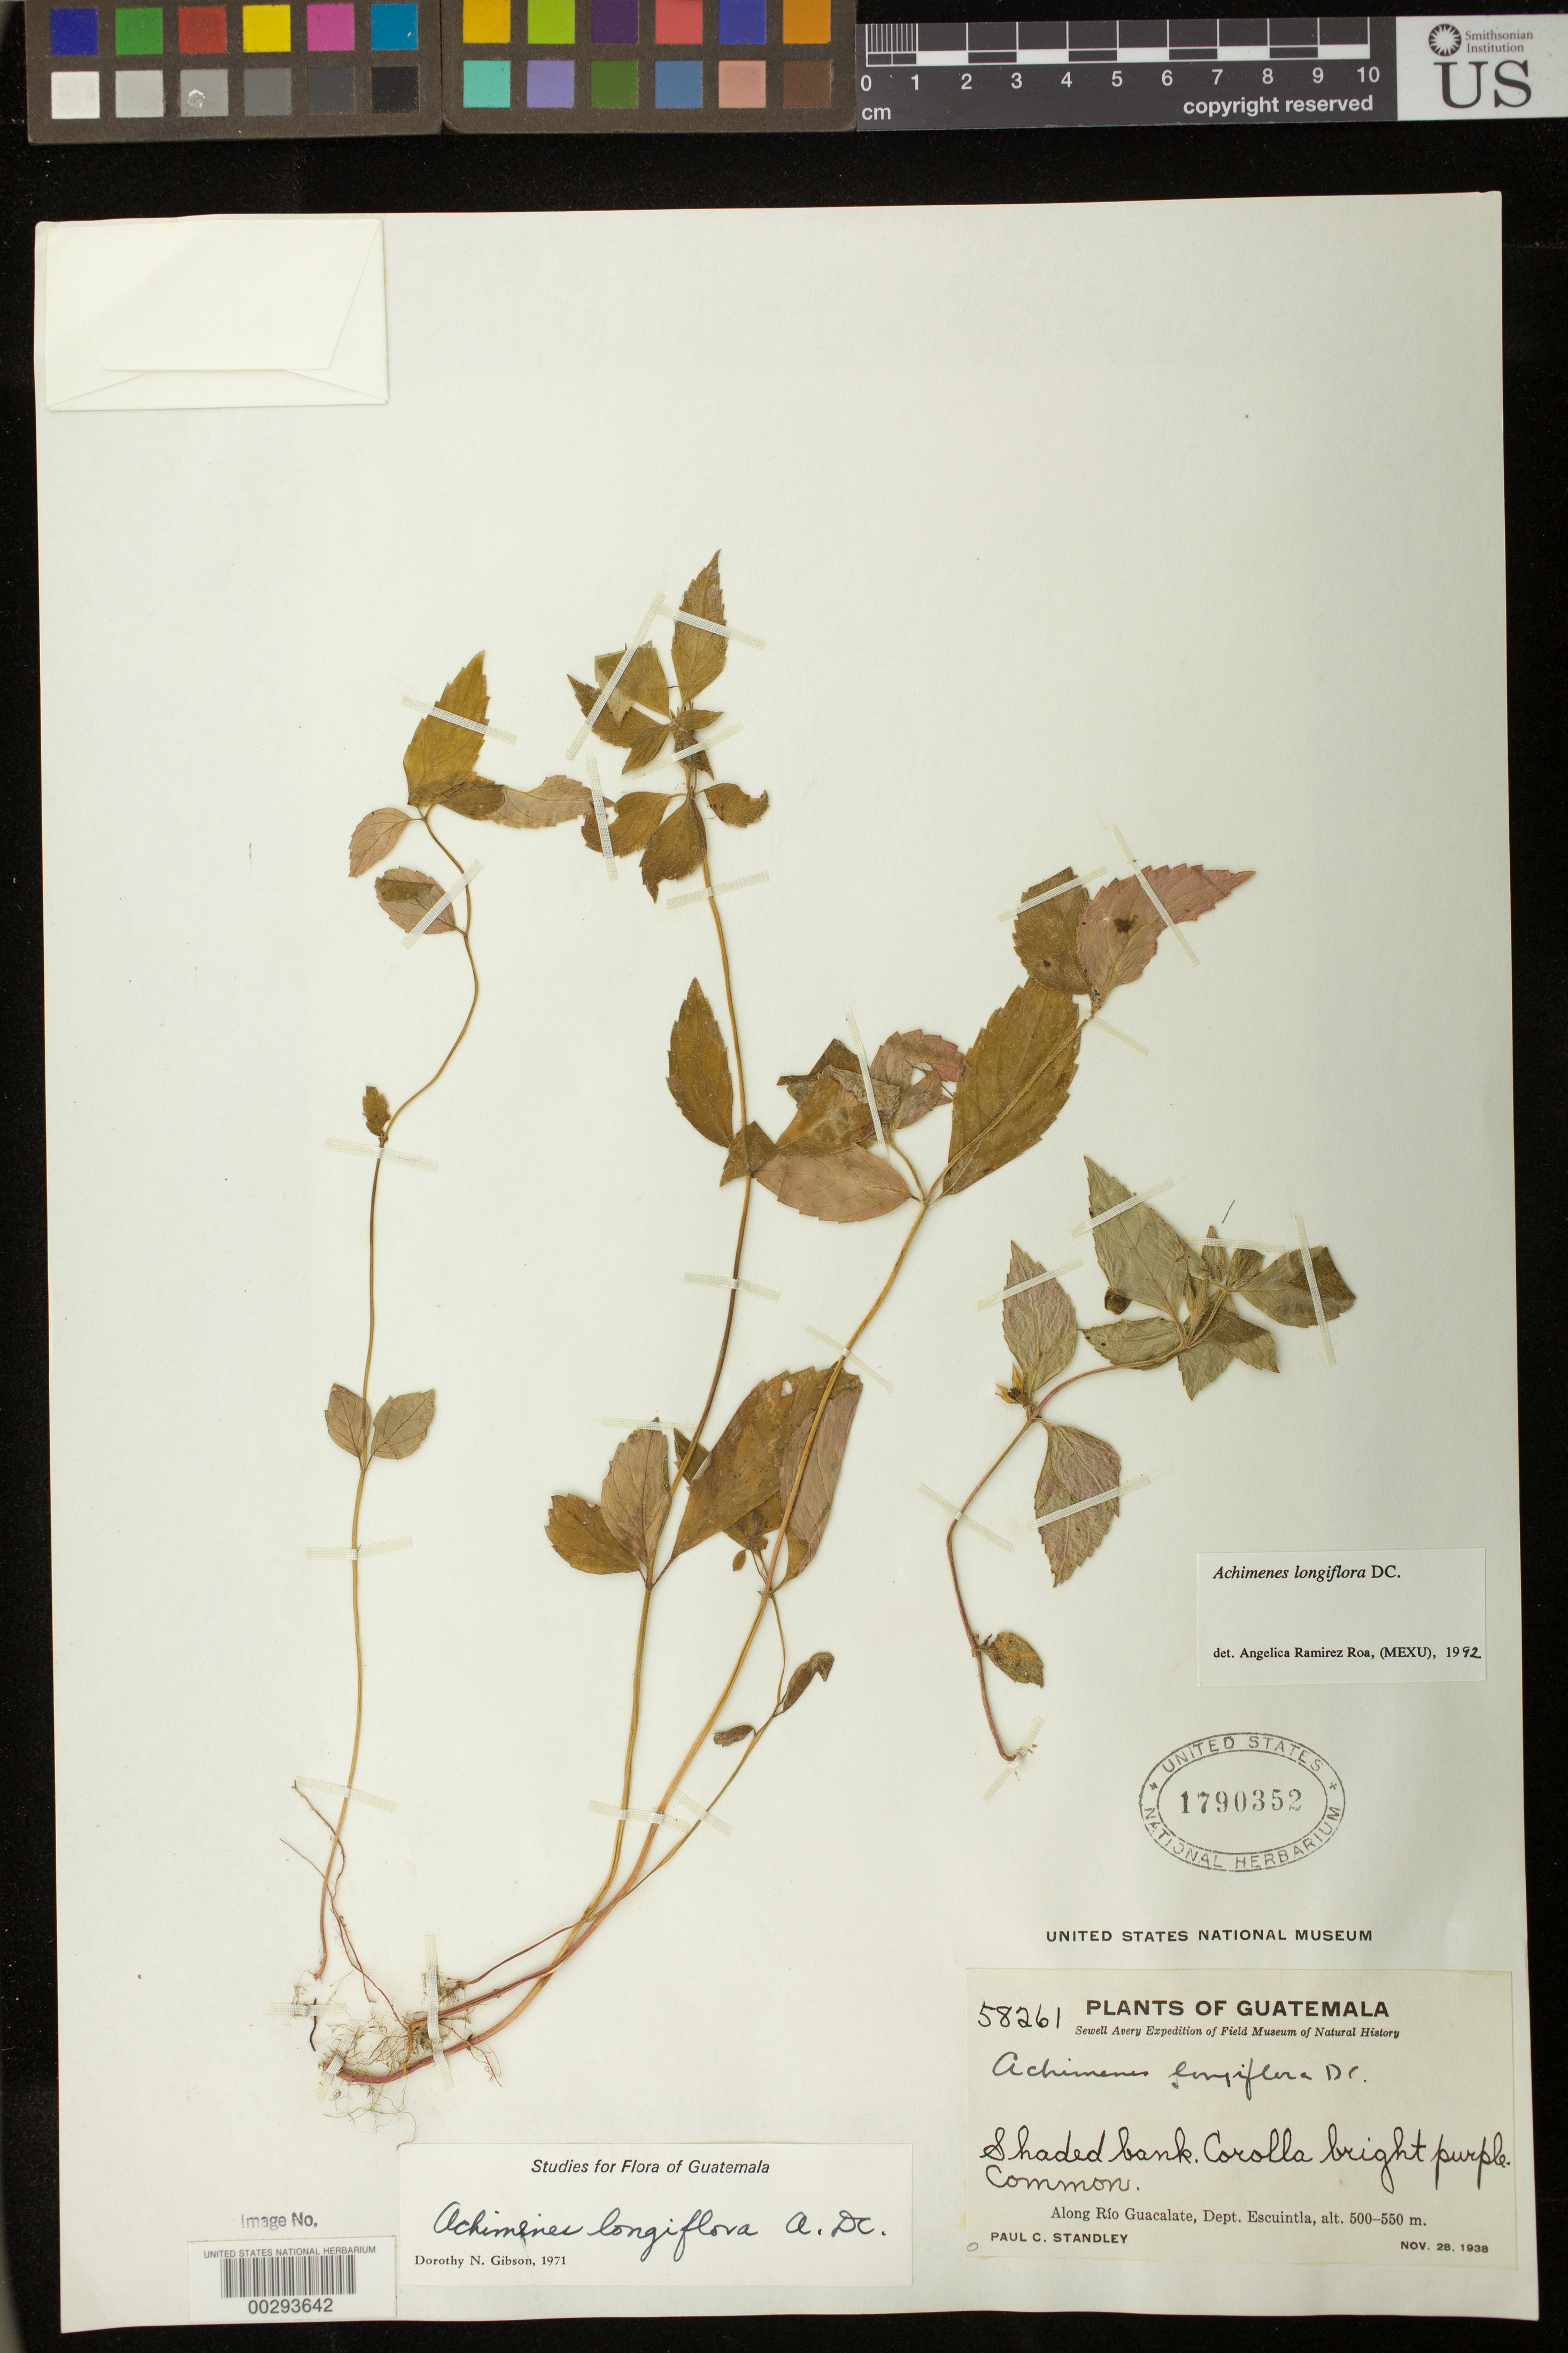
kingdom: Plantae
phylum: Tracheophyta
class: Magnoliopsida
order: Lamiales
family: Gesneriaceae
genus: Achimenes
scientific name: Achimenes longiflora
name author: DC.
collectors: P. C. Standley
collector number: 58261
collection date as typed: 28 Nov 1938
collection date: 1938-11-28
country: Guatemala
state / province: Escuintla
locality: Along Rio Guacalate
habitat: Shaded bank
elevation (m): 500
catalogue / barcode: US 1790352